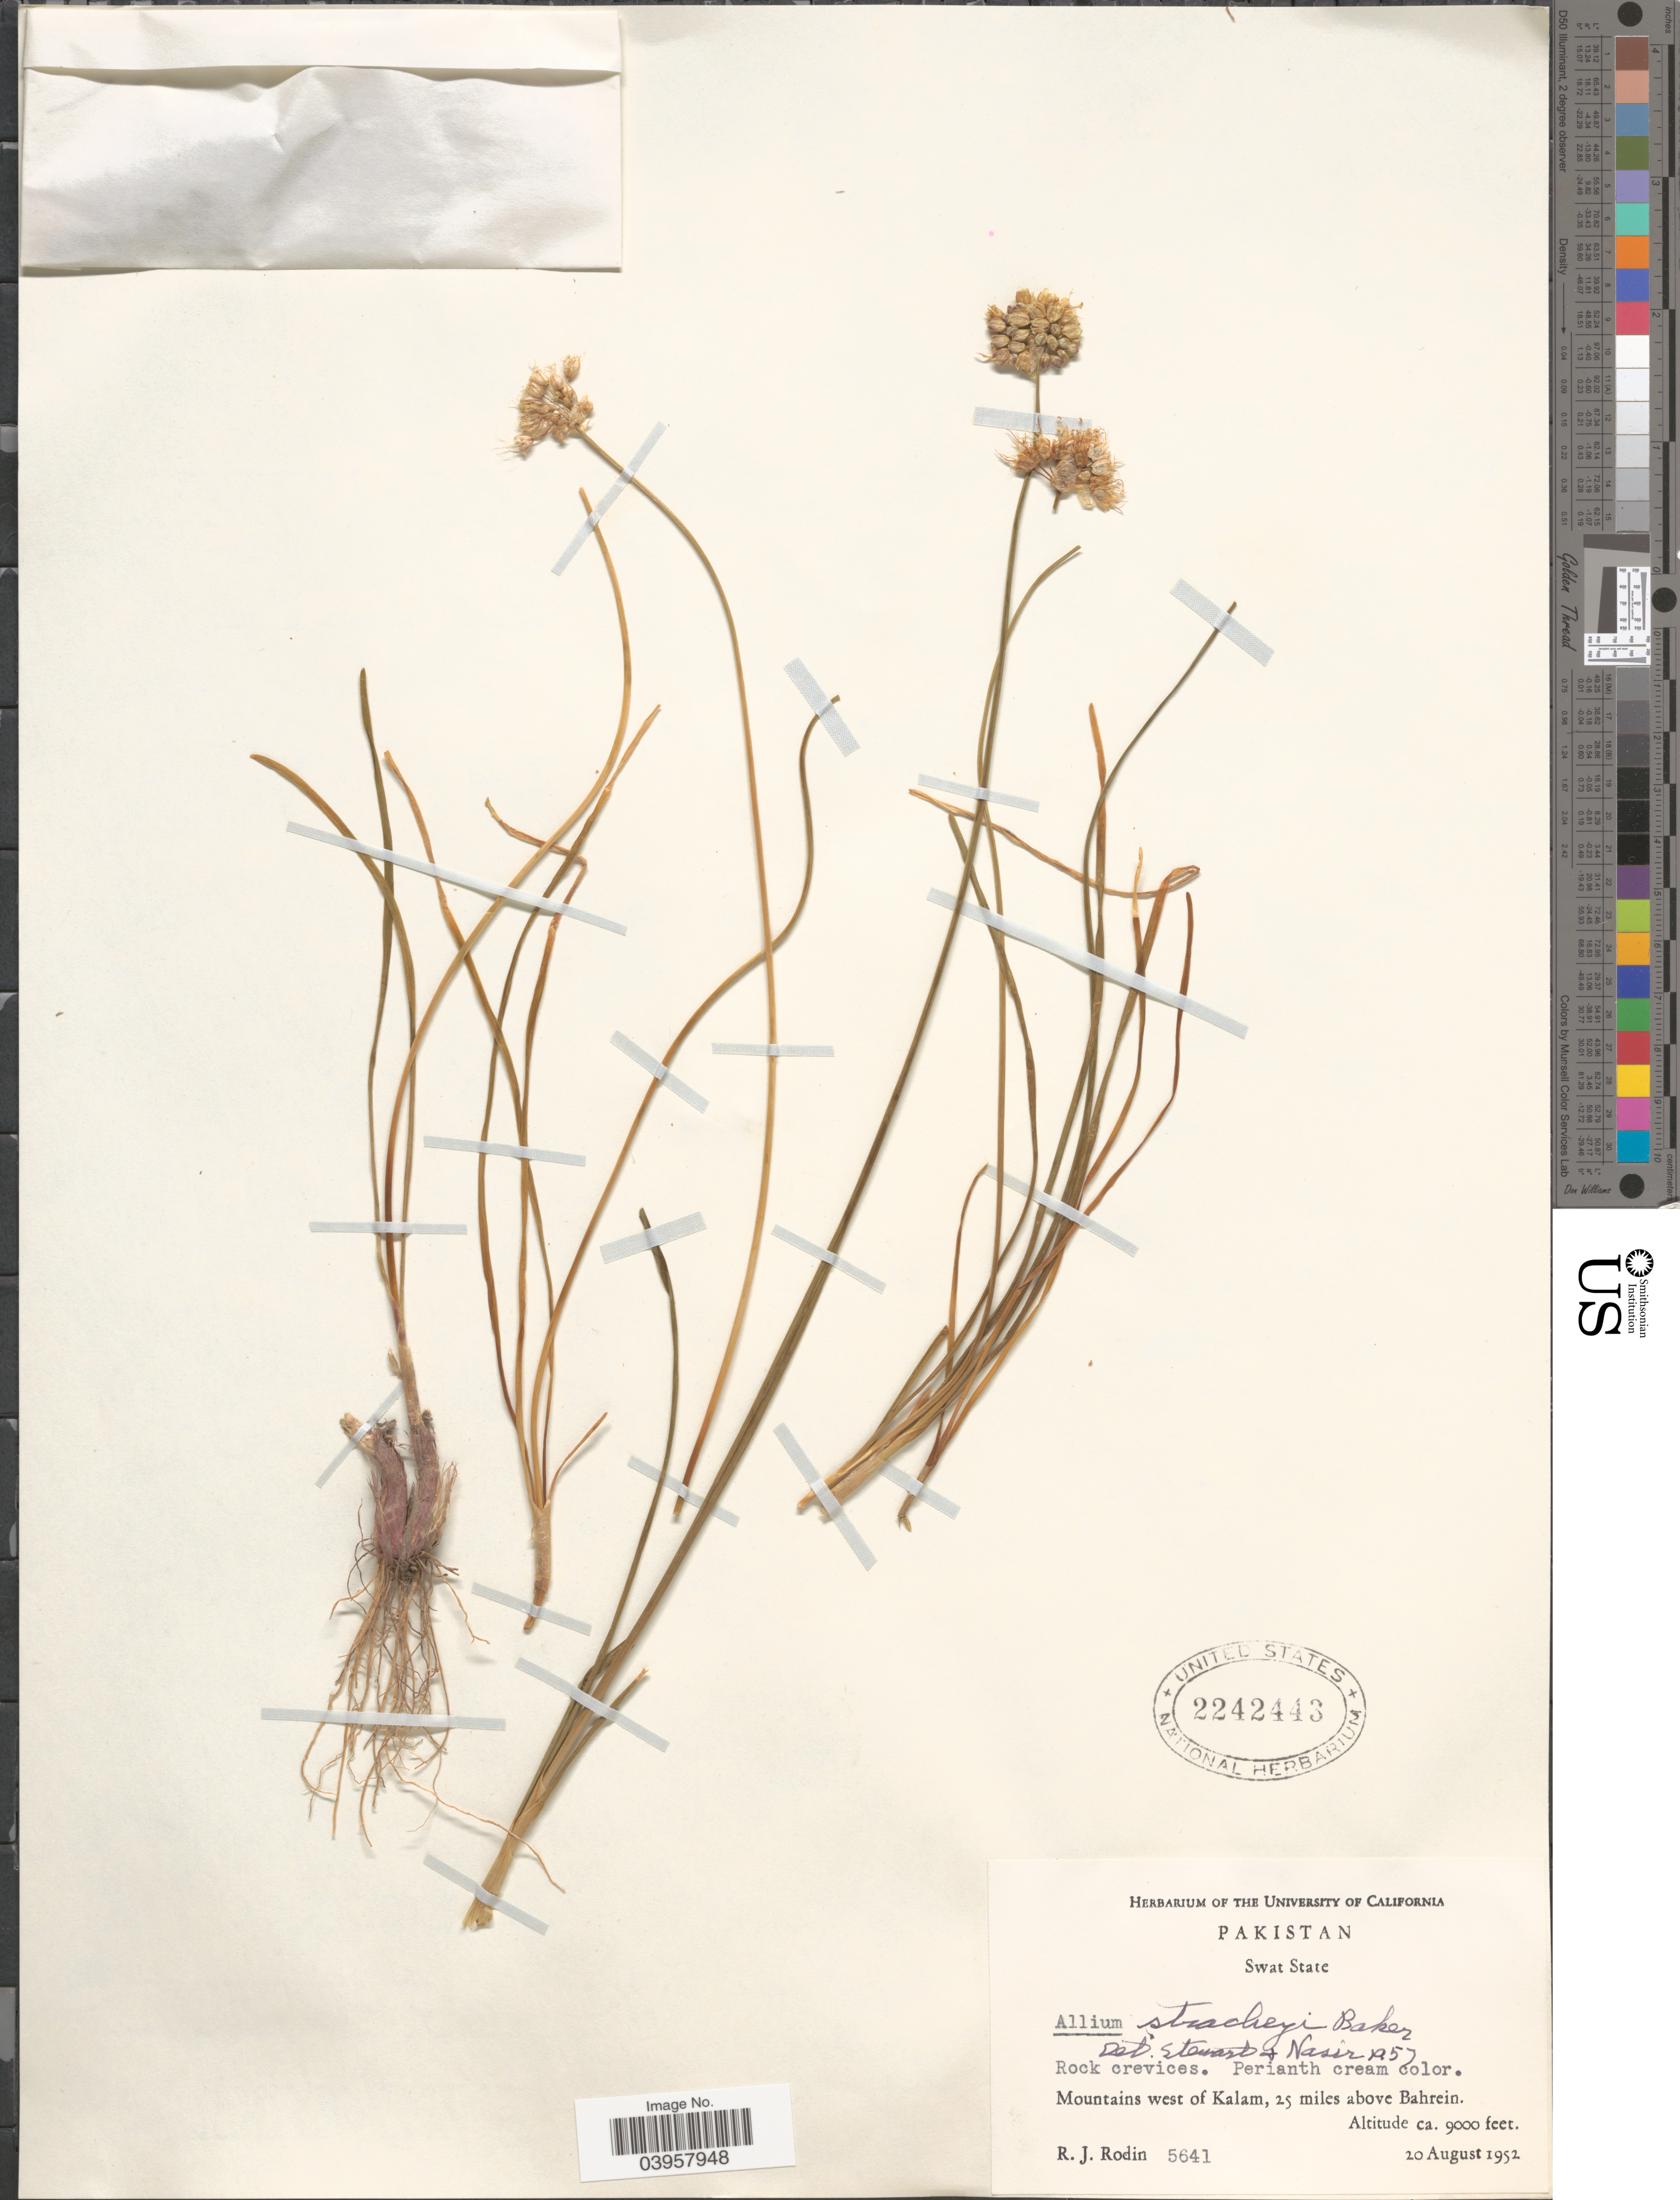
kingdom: Plantae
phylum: Tracheophyta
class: Liliopsida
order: Asparagales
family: Amaryllidaceae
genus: Allium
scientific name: Allium stracheyi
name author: Baker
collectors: R. J. Rodin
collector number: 5641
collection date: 1952-08-20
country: Pakistan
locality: Swat State. Mountains west of Kalam, 25 miles above Bahrein.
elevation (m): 2743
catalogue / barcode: US 2242443